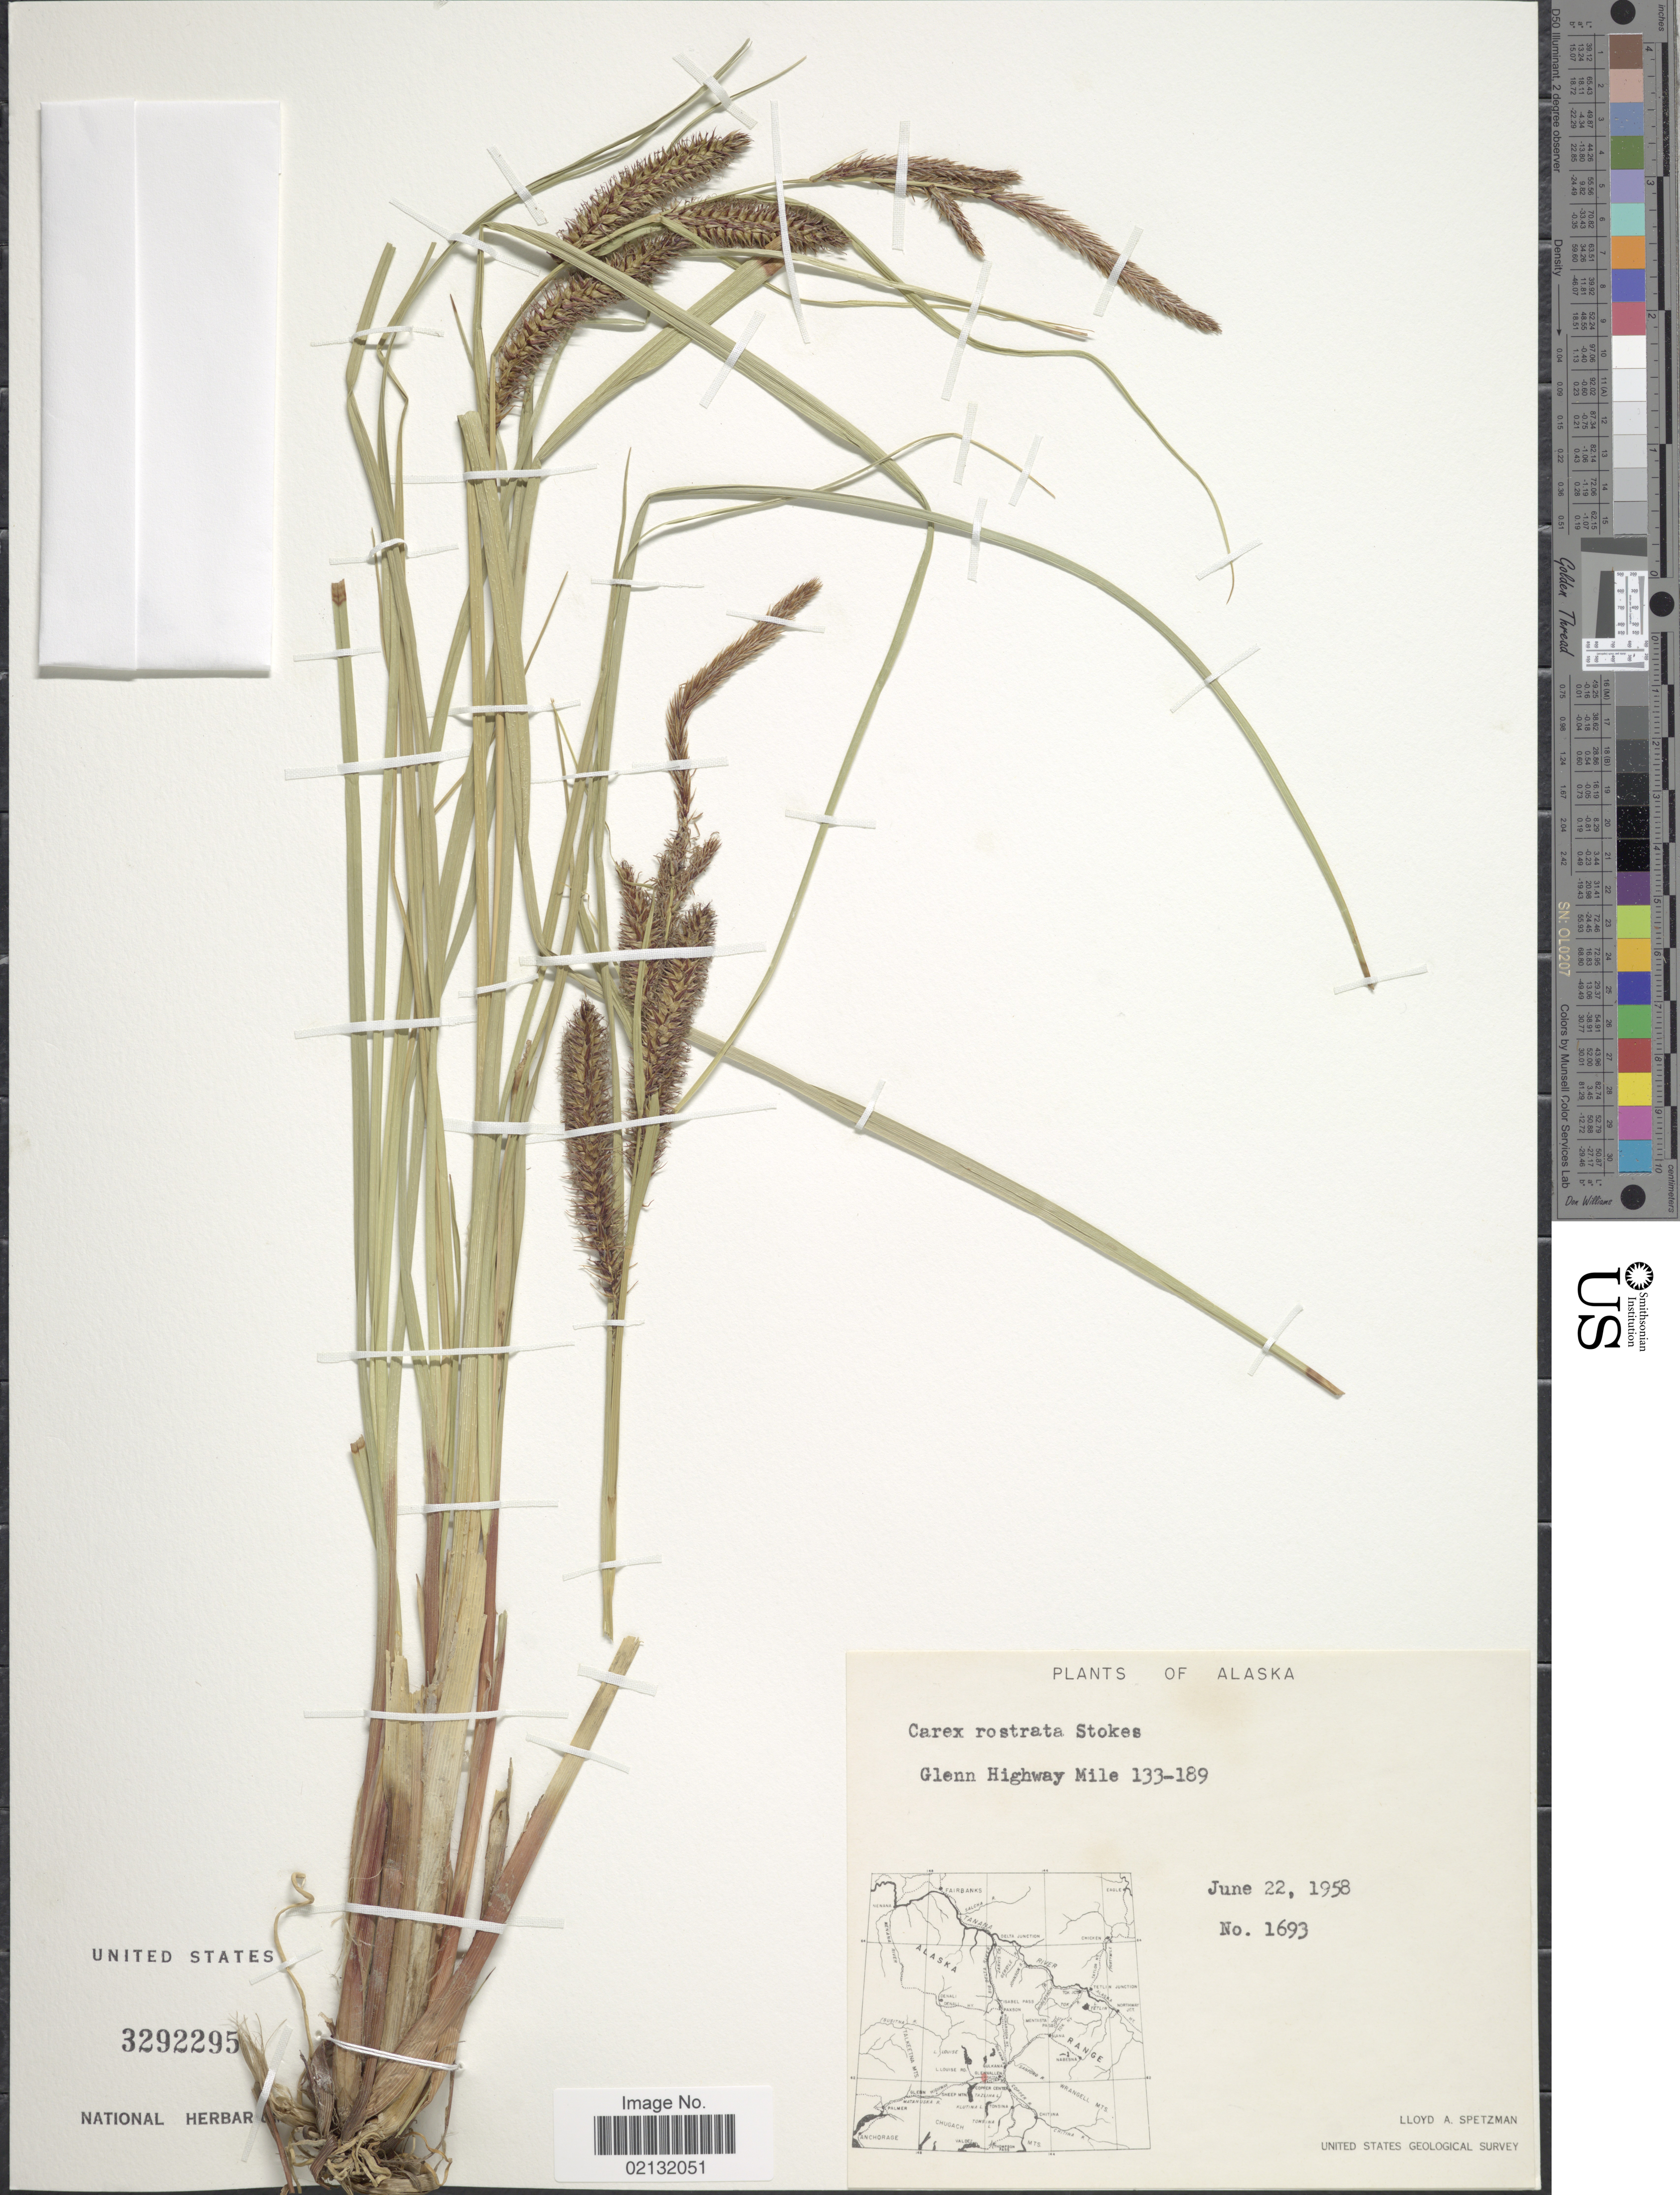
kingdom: Plantae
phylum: Tracheophyta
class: Liliopsida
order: Poales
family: Cyperaceae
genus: Carex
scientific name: Carex rostrata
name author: Stokes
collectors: L. Spetzman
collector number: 1693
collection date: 1958-06-22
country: United States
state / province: Alaska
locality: Glenn Highway Mile 133-189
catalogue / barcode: US 3292295